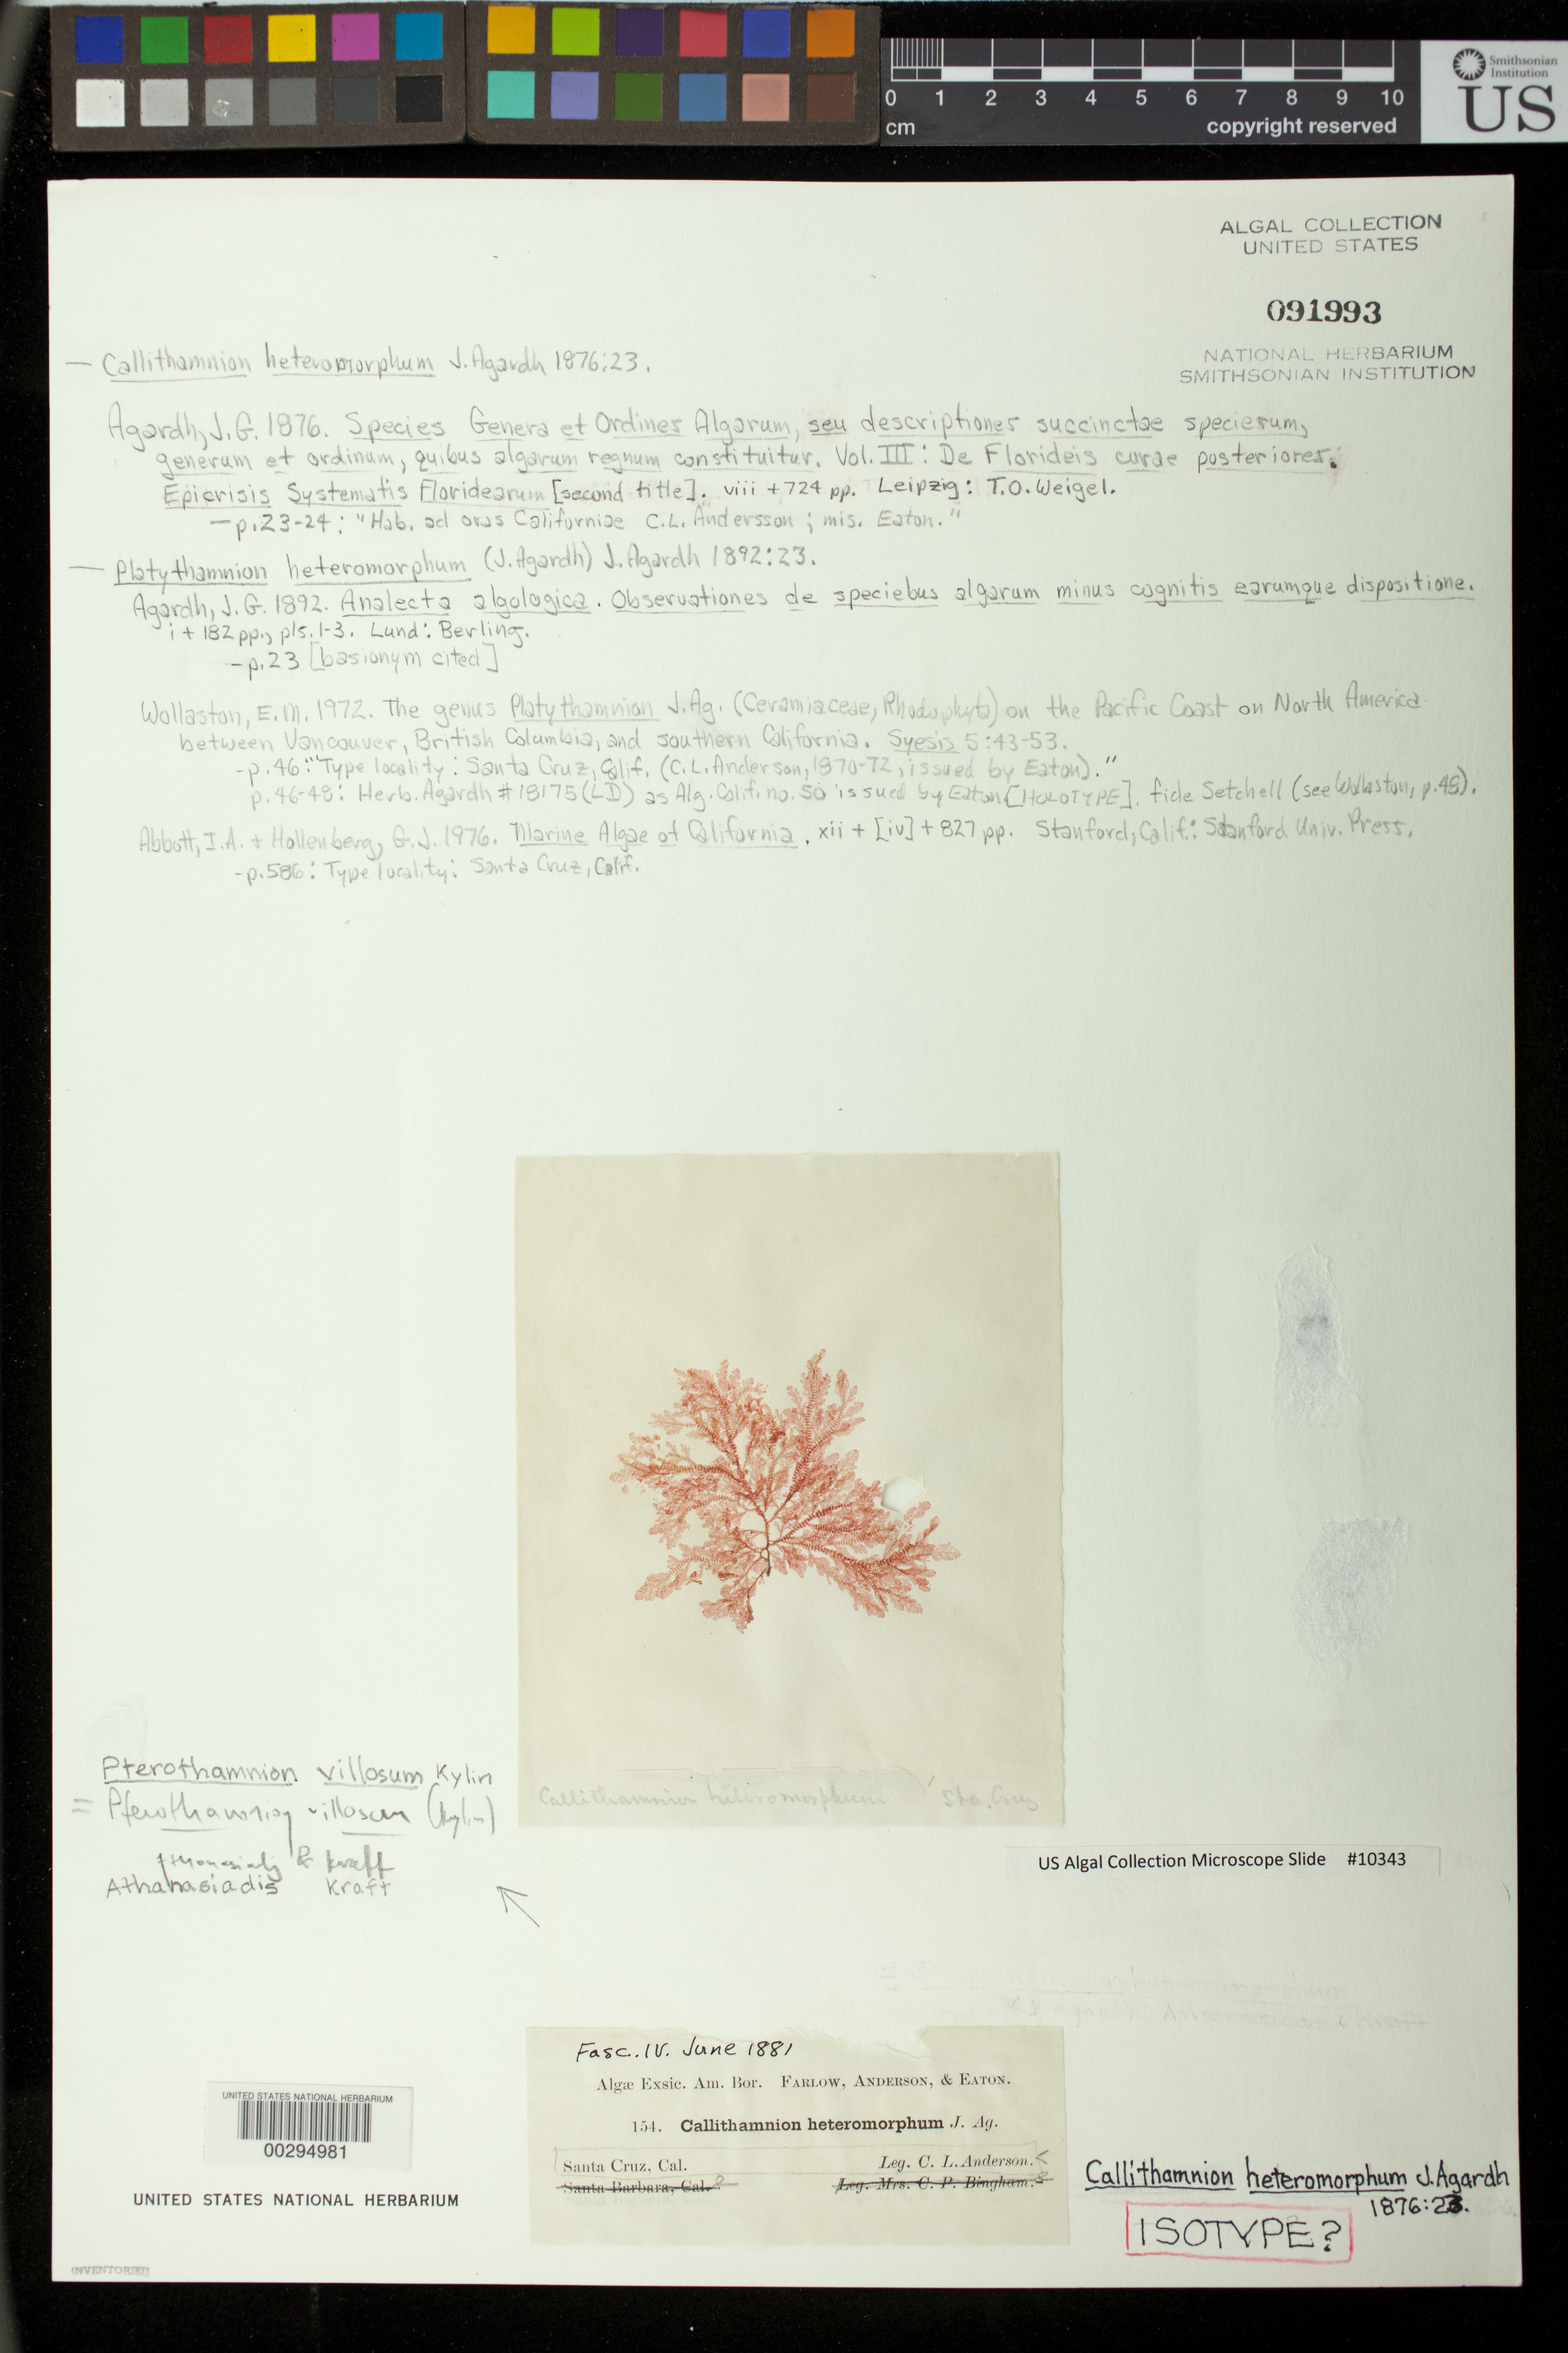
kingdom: Plantae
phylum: Rhodophyta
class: Florideophyceae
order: Ceramiales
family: Callithamniaceae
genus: Callithamnion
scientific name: Callithamnion heteromorphum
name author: J. Agardh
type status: Possible Isotype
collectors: C. L. Anderson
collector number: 154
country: United States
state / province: California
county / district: Santa Cruz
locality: Santa Cruz.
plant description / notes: Farlow, Anderson & Eaton, Algae Exsiccatae Americae Borealis, Fasc. IV, June 1881.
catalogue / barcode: US 91993